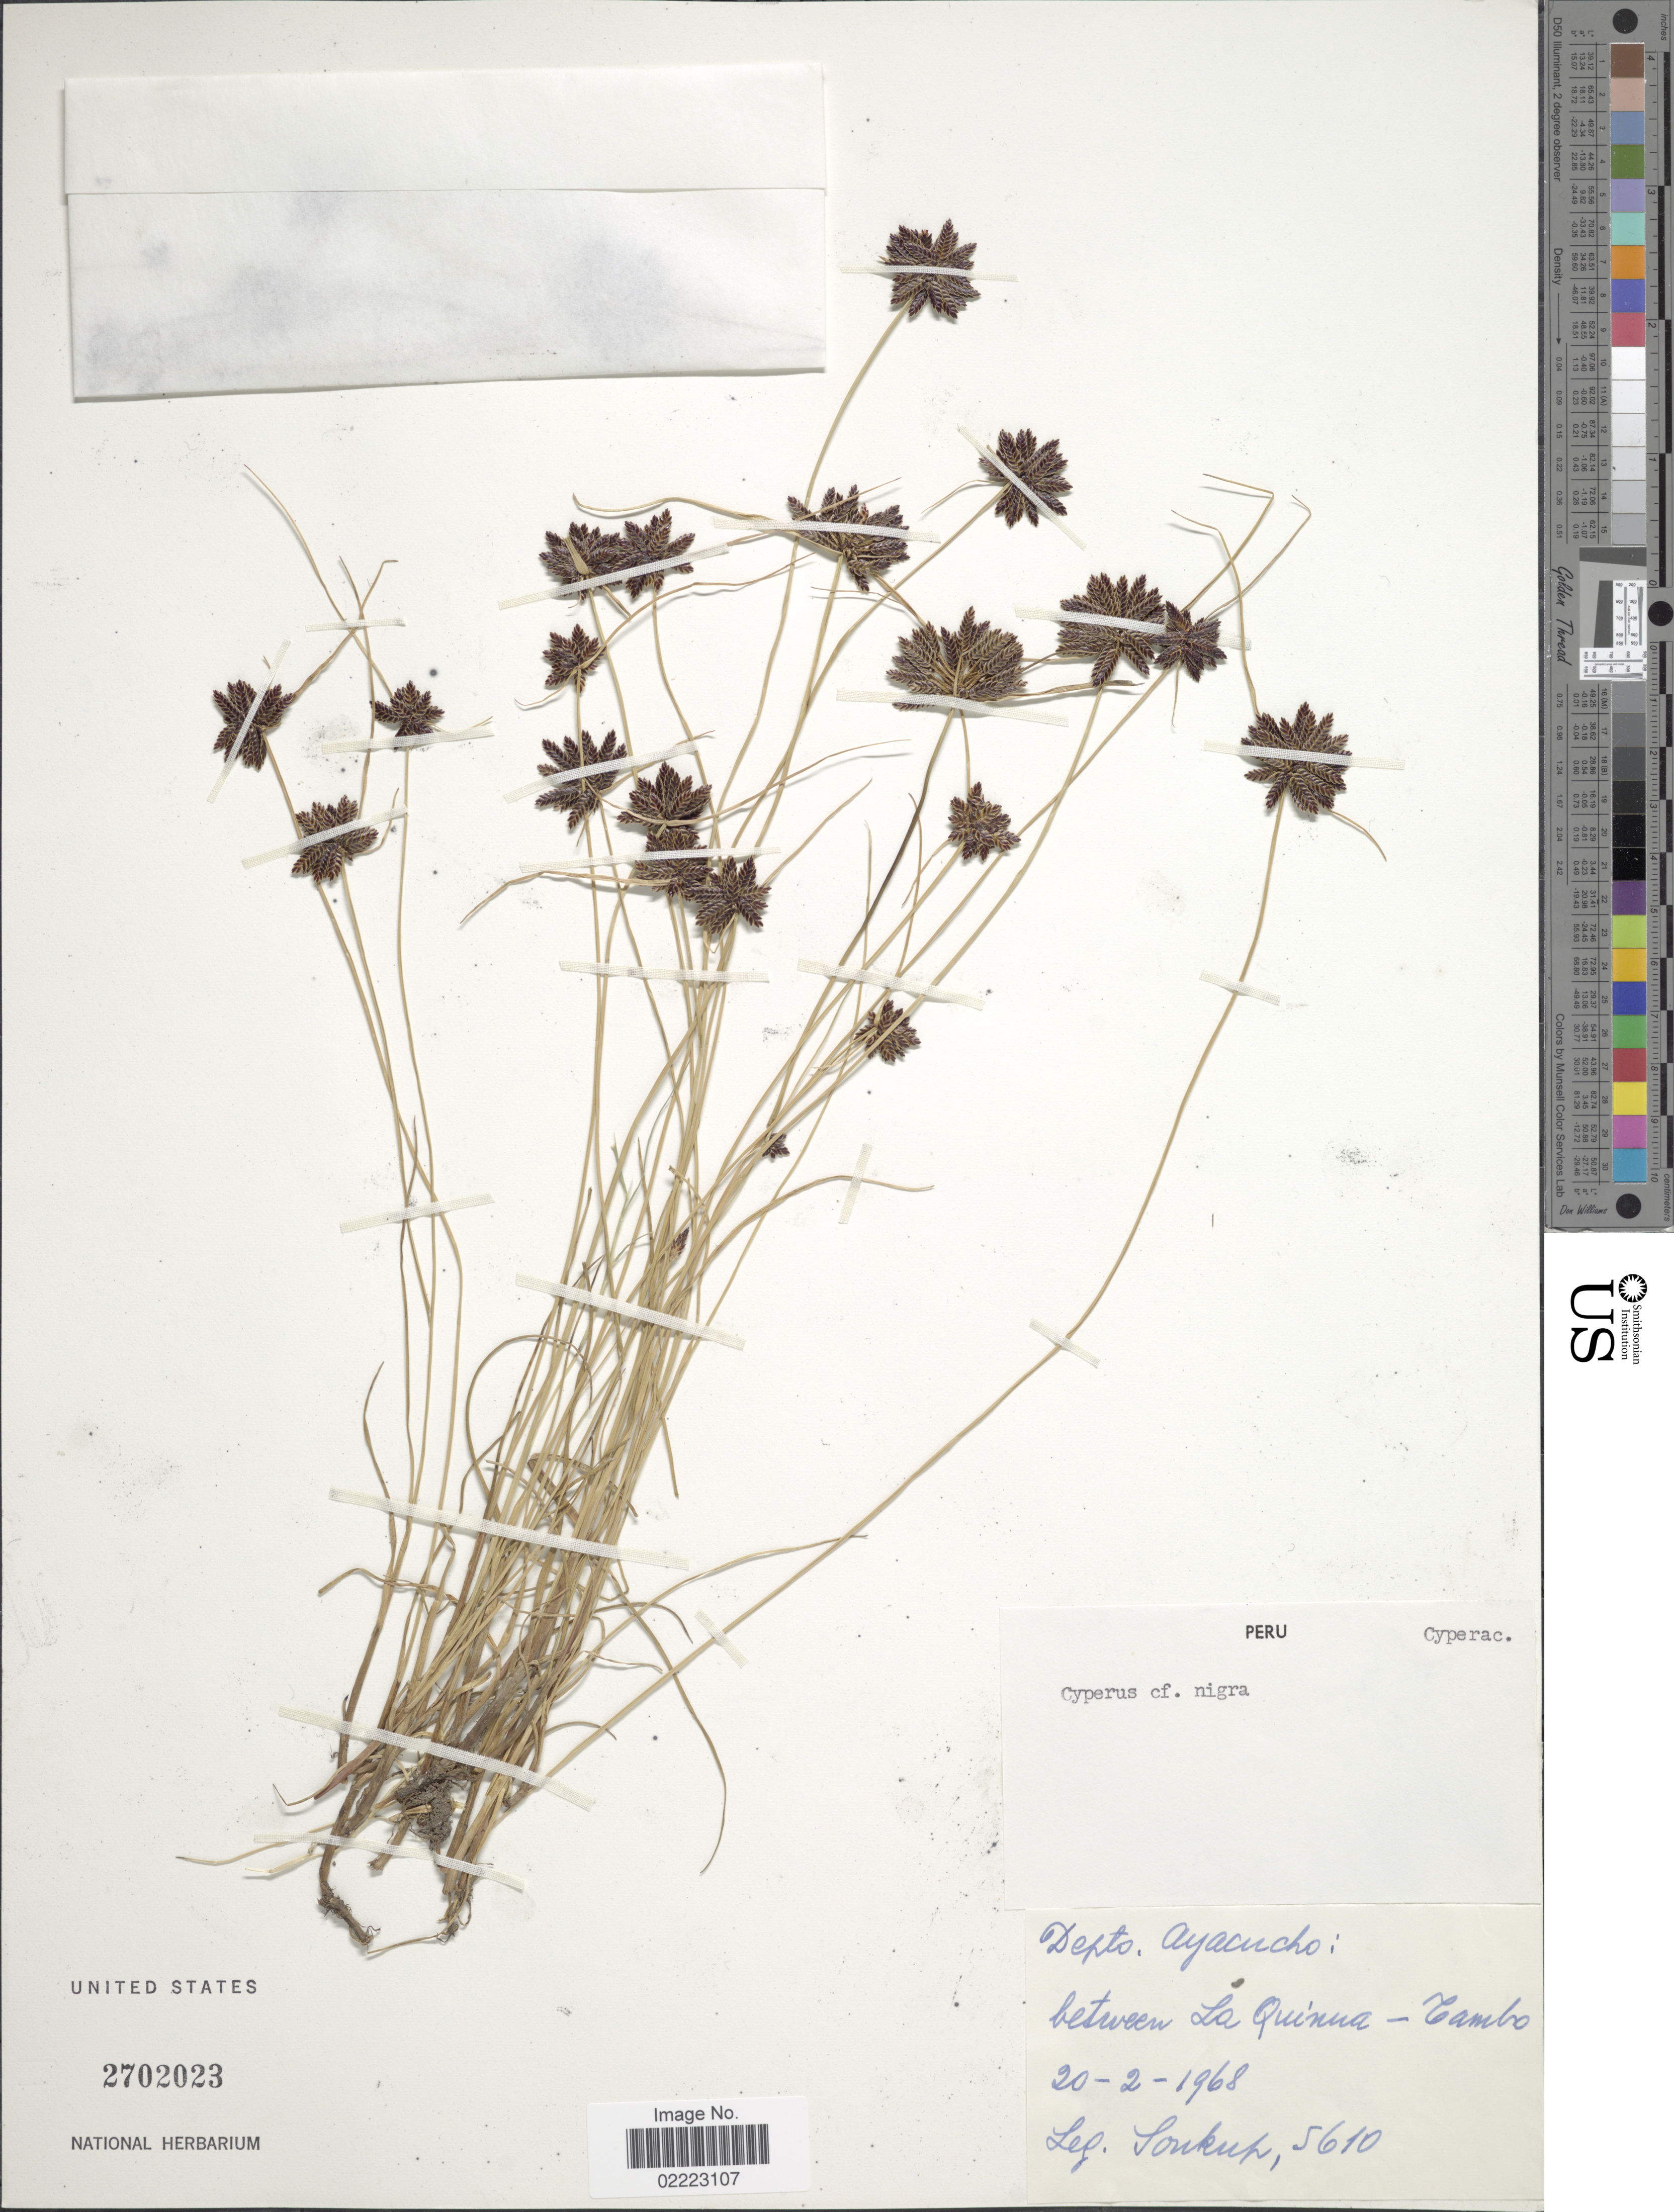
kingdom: Plantae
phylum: Tracheophyta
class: Liliopsida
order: Poales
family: Cyperaceae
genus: Cyperus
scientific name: Cyperus niger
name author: Ruiz & Pav.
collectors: J. Soukop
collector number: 5610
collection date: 1968-02-20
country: Peru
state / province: Ayacucho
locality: Depto. Ayacucho: between La Quinua - Cambo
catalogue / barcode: US 2702023